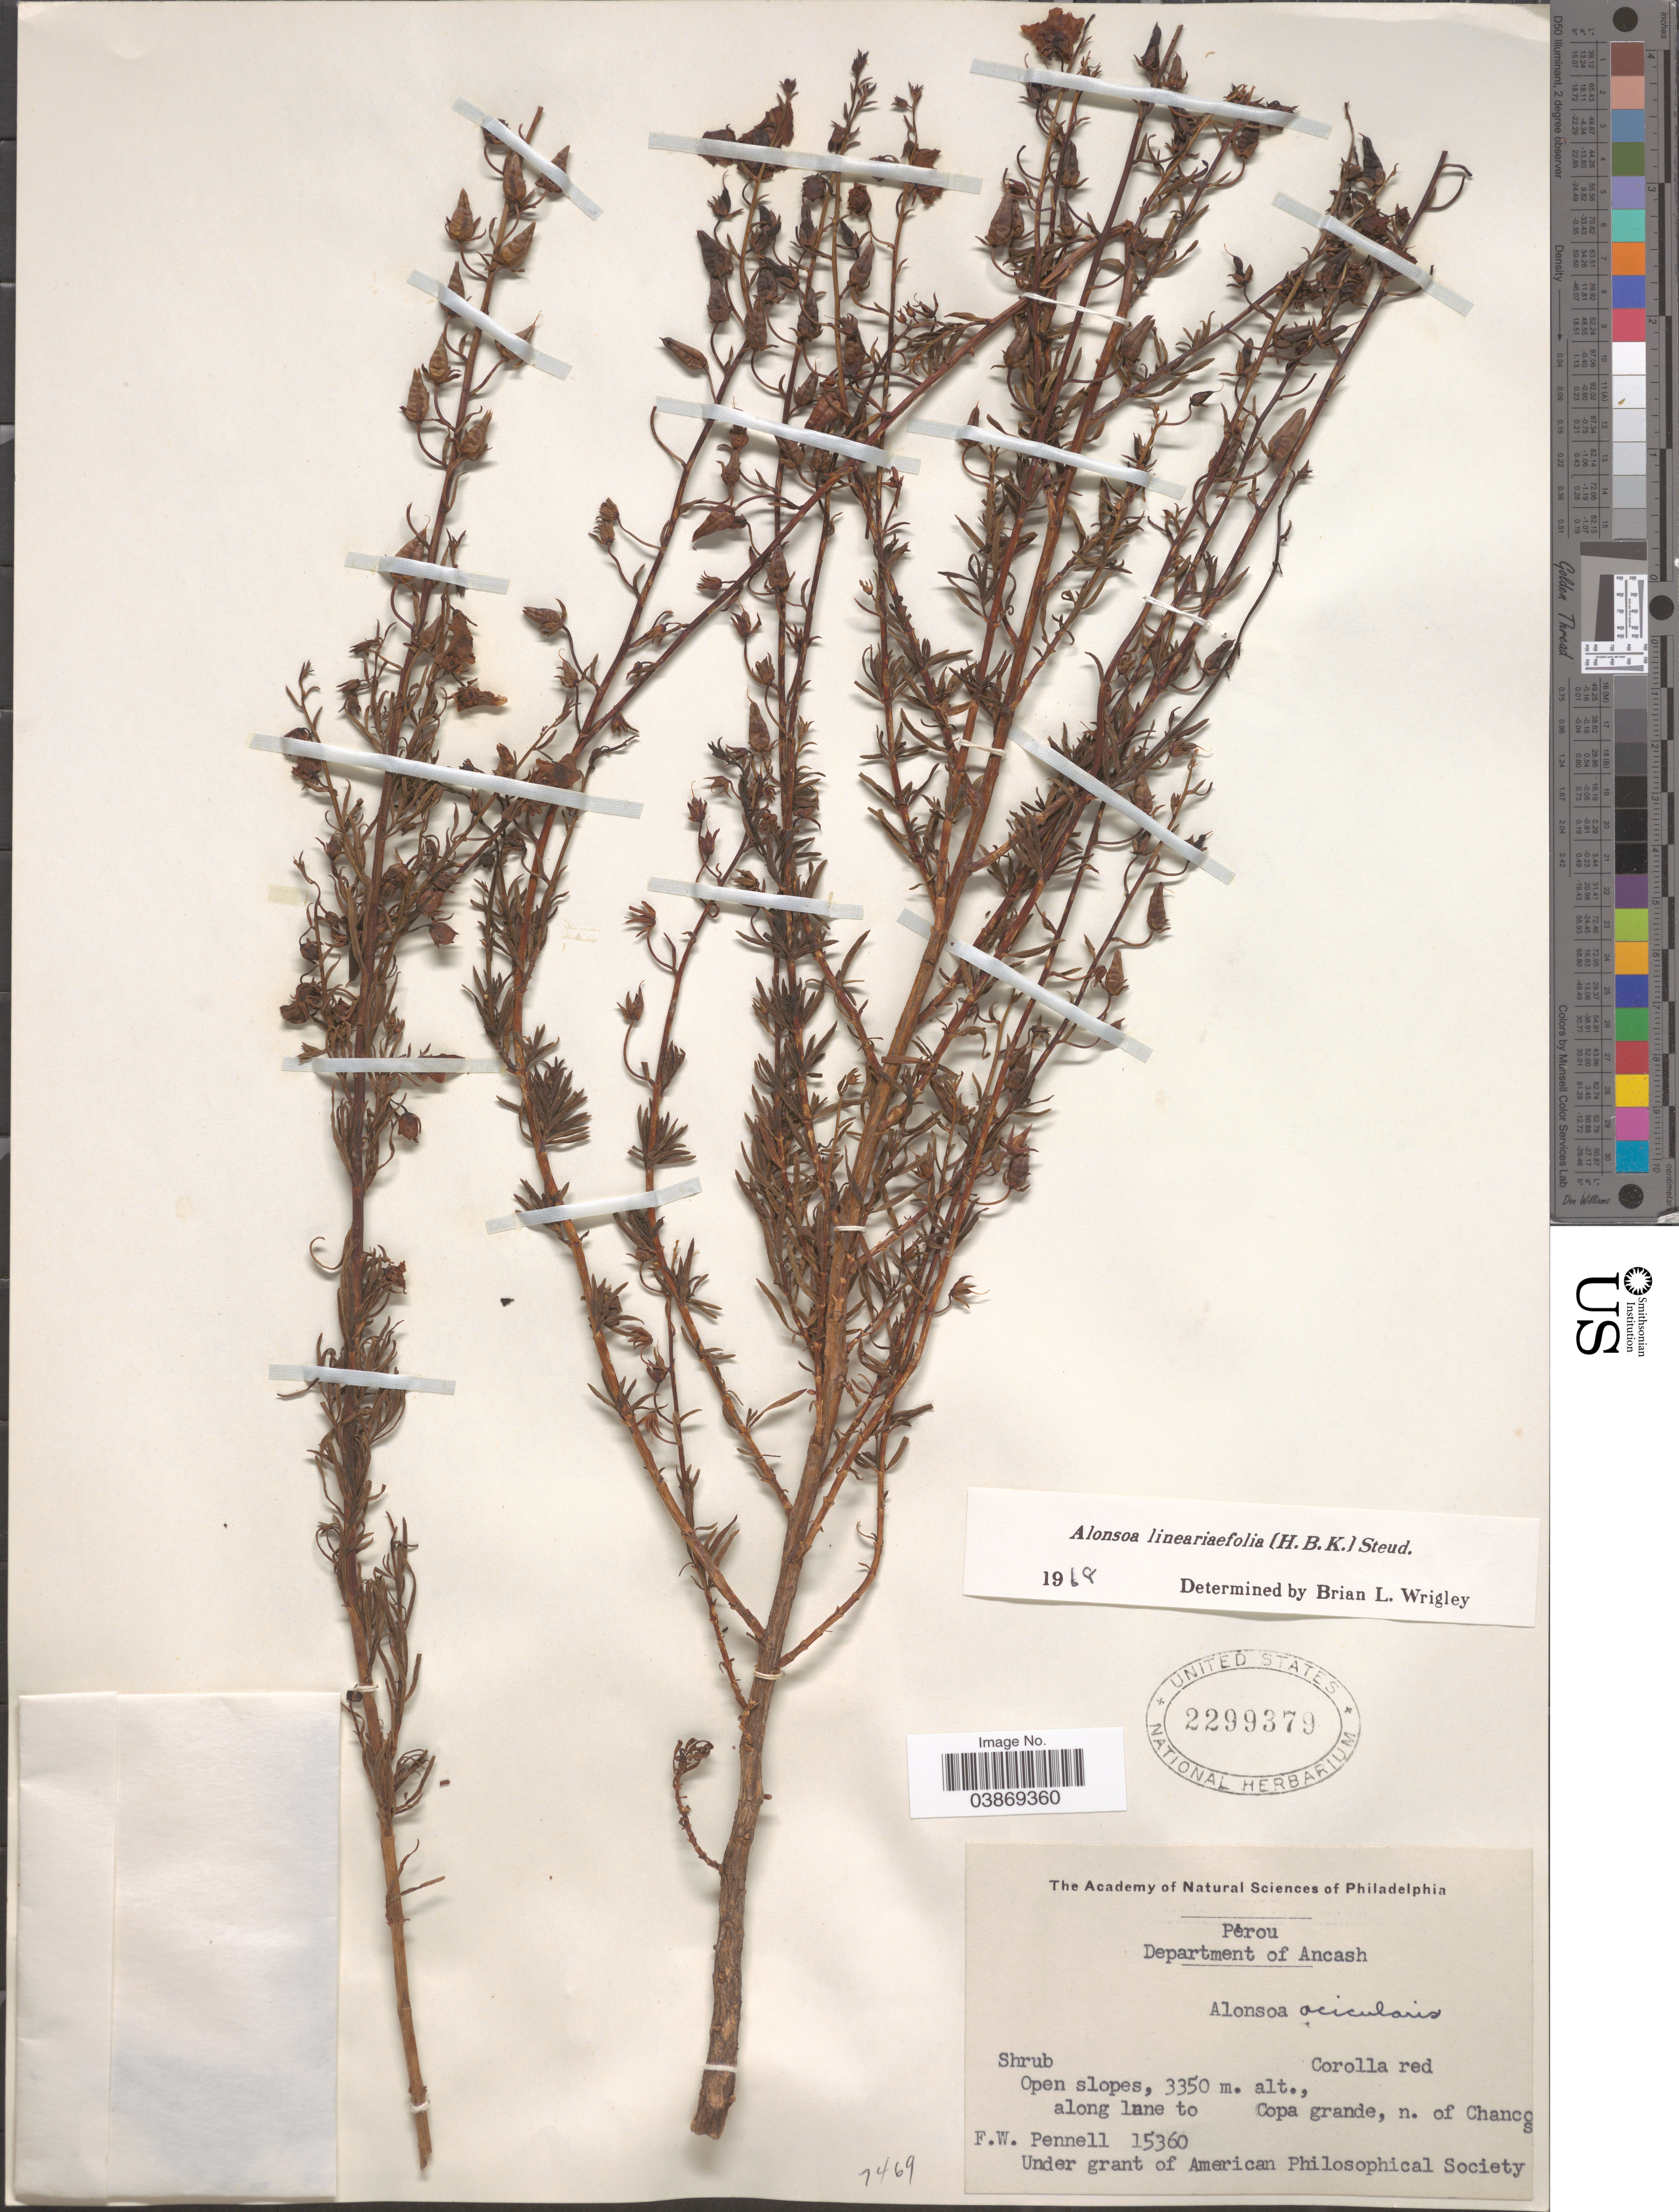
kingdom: Plantae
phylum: Tracheophyta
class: Magnoliopsida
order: Lamiales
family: Scrophulariaceae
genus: Alonsoa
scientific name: Alonsoa linearifolia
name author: Steud.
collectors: F. W. Pennell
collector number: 15360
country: Peru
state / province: Ancash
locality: Department of Ancash. Copa grande, n. of Chancos.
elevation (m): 3350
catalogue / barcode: US 2299379